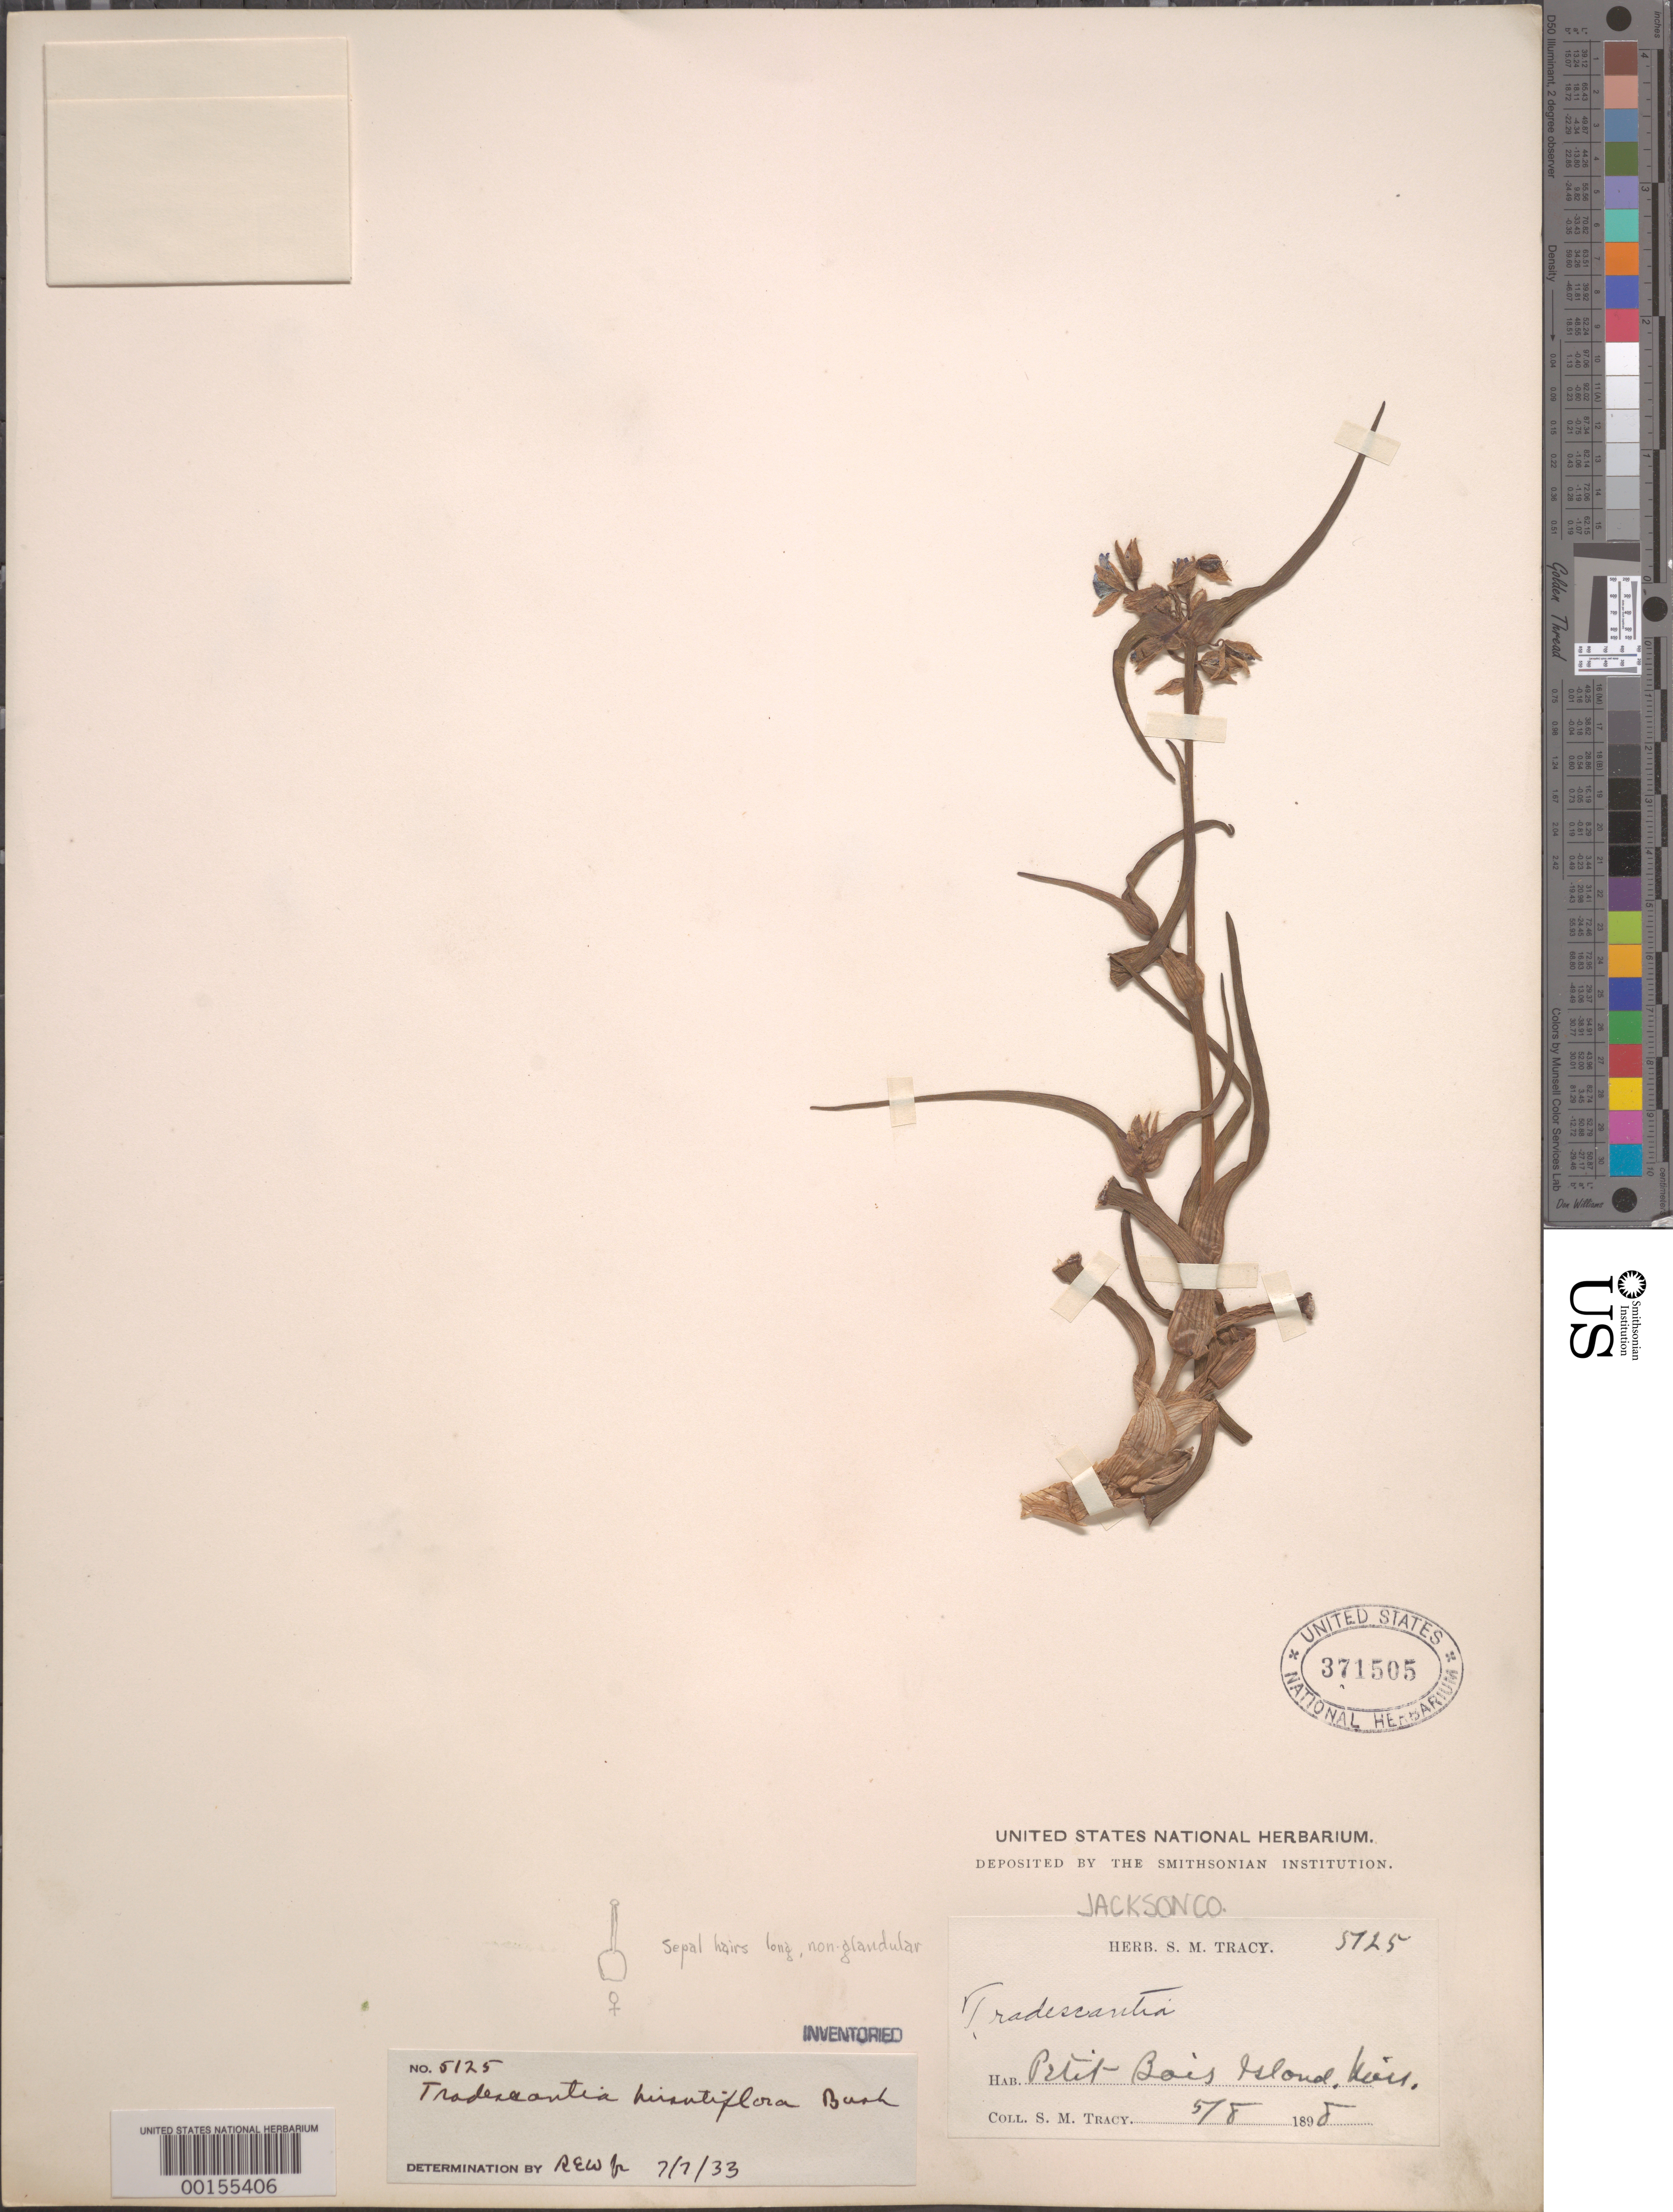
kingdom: Plantae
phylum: Tracheophyta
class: Liliopsida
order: Commelinales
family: Commelinaceae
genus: Tradescantia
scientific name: Tradescantia hirsutiflora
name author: Bush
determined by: REW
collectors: S. M. Tracy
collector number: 5725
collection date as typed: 05 Aug 1898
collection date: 1898-08-05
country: United States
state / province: Mississippi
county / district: Jackson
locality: Petit-bois island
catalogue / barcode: US 371505